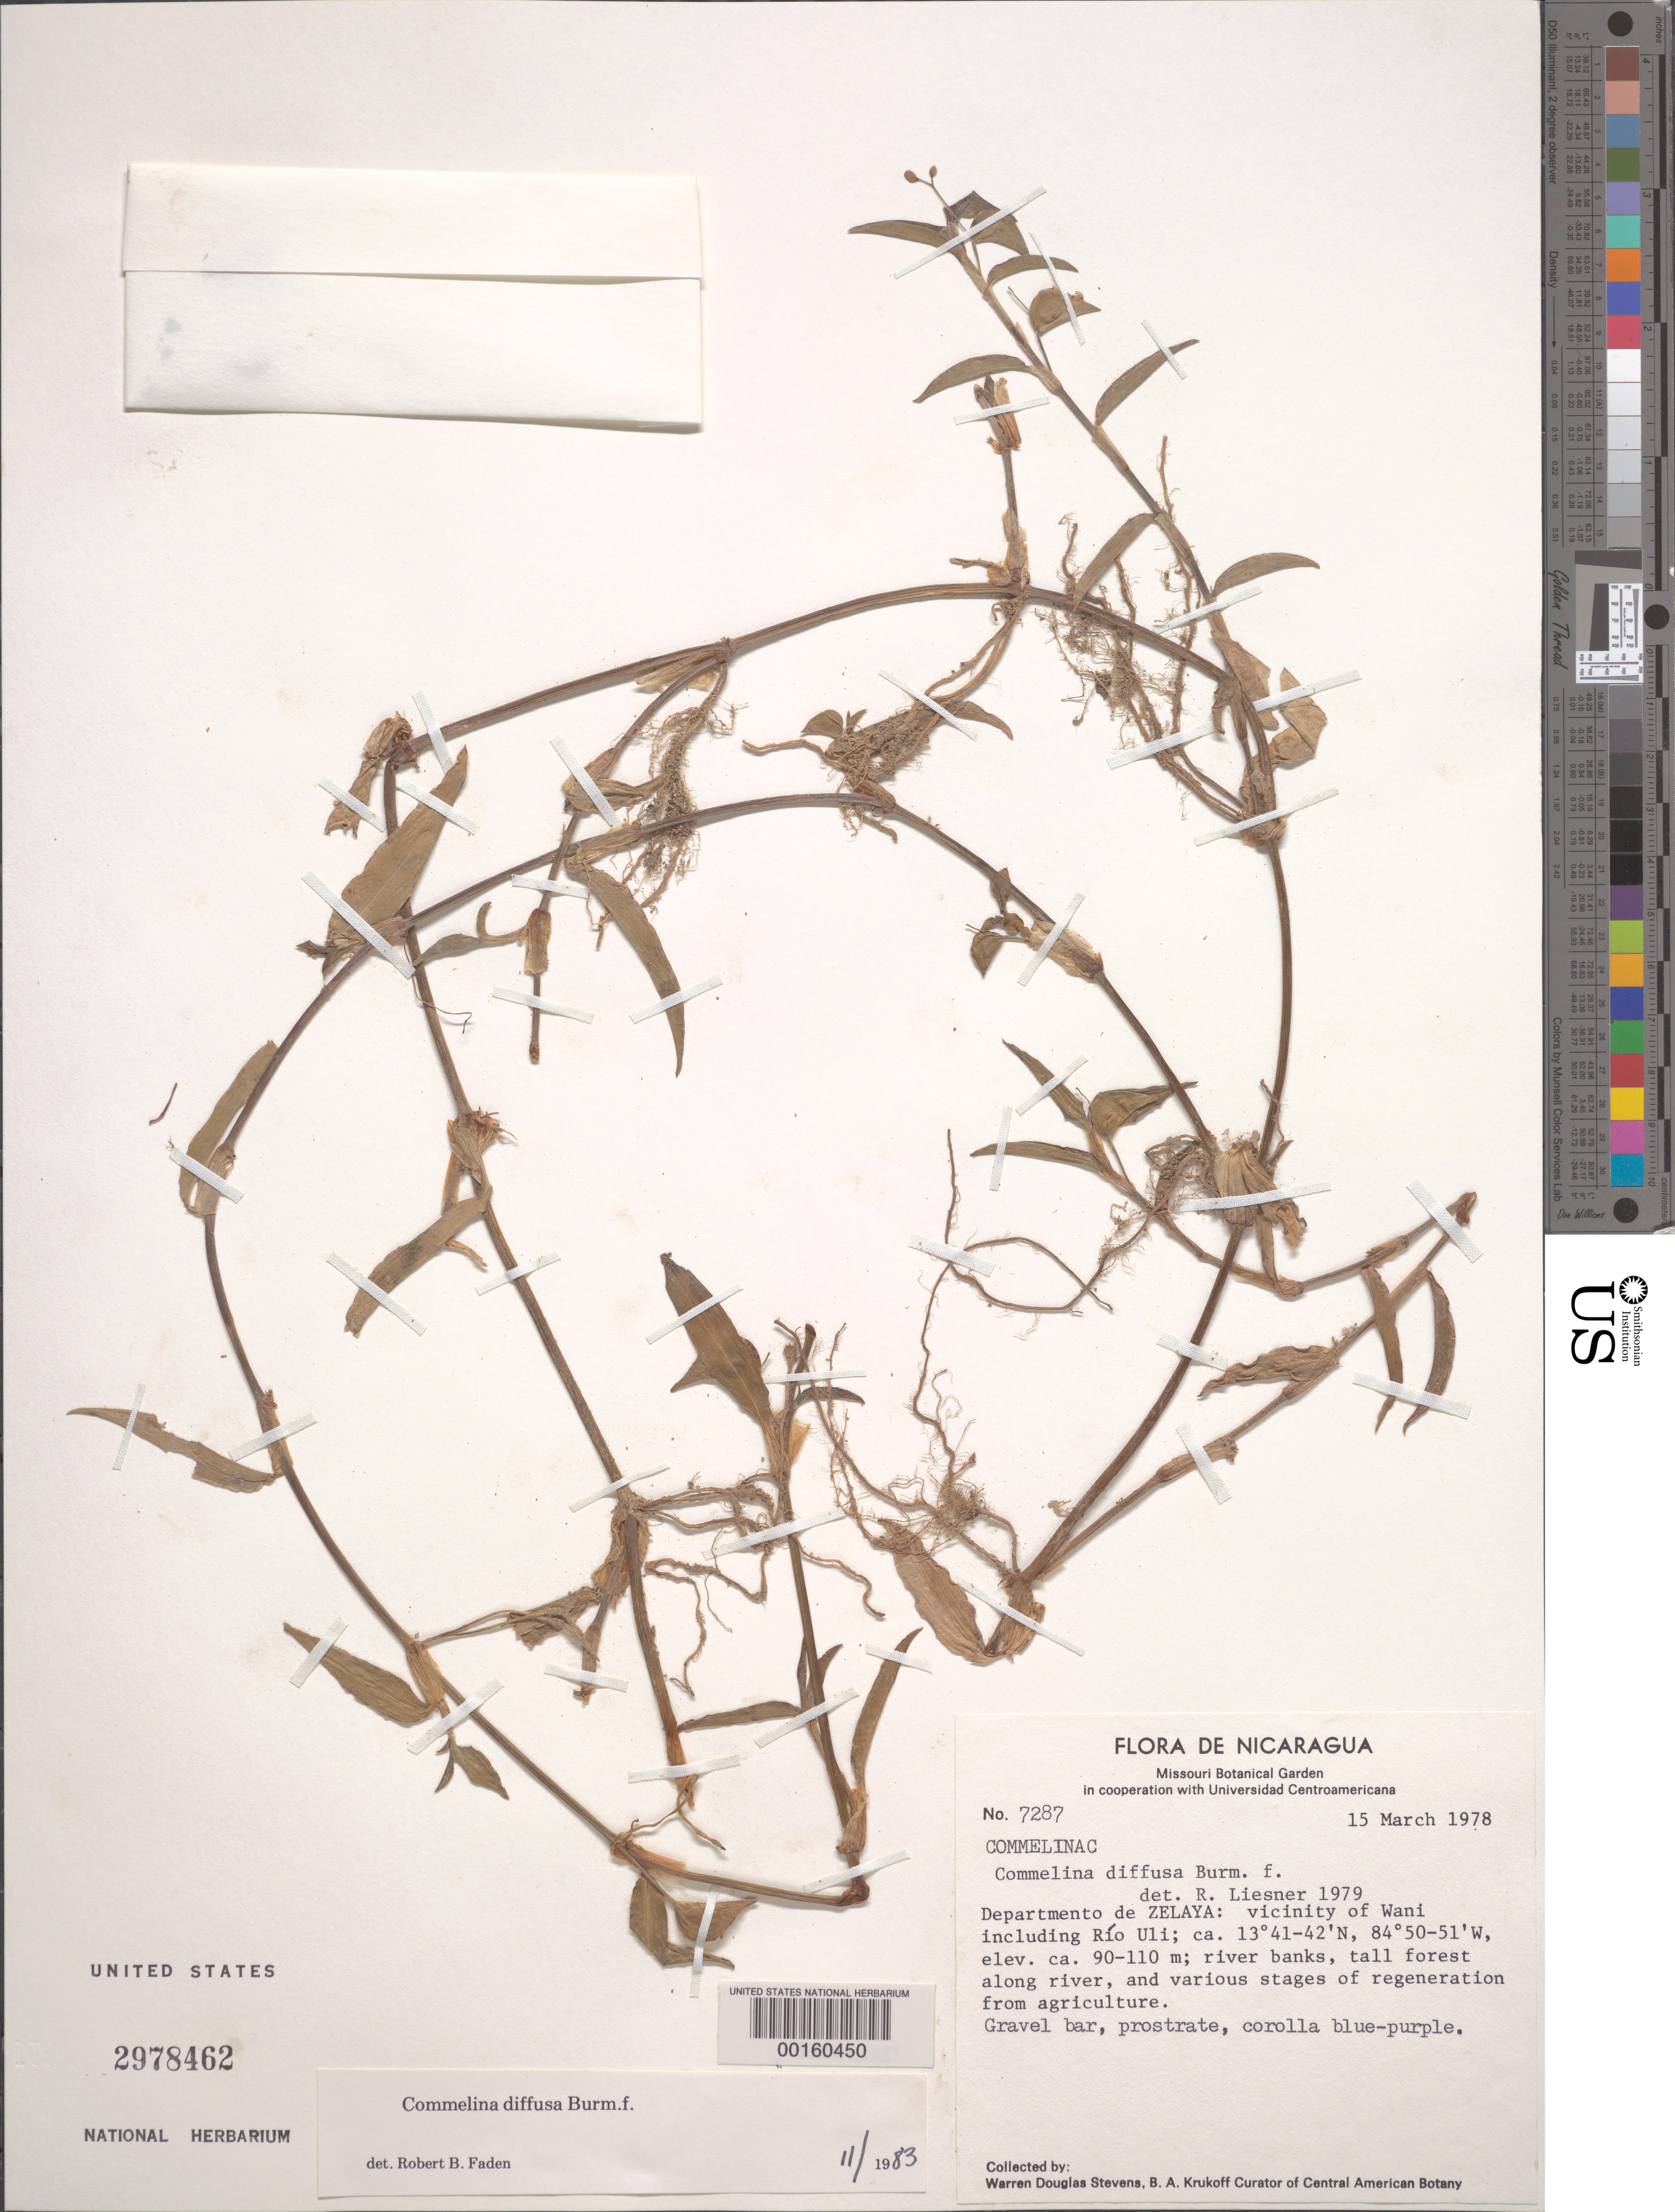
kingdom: Plantae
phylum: Tracheophyta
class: Liliopsida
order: Commelinales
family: Commelinaceae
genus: Commelina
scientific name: Commelina diffusa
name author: Burm. f.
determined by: Faden, Robert B., (US), Smithsonian Institution - National Museum of Natural History (UNITED STATES)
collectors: W. D. Stevens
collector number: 7287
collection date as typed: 15 Mar 1978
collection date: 1978-03-15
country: Nicaragua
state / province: Atlántico Norte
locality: Near wani, including rio uli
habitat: Gravel bar, riverbank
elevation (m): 90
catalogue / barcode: US 2978462